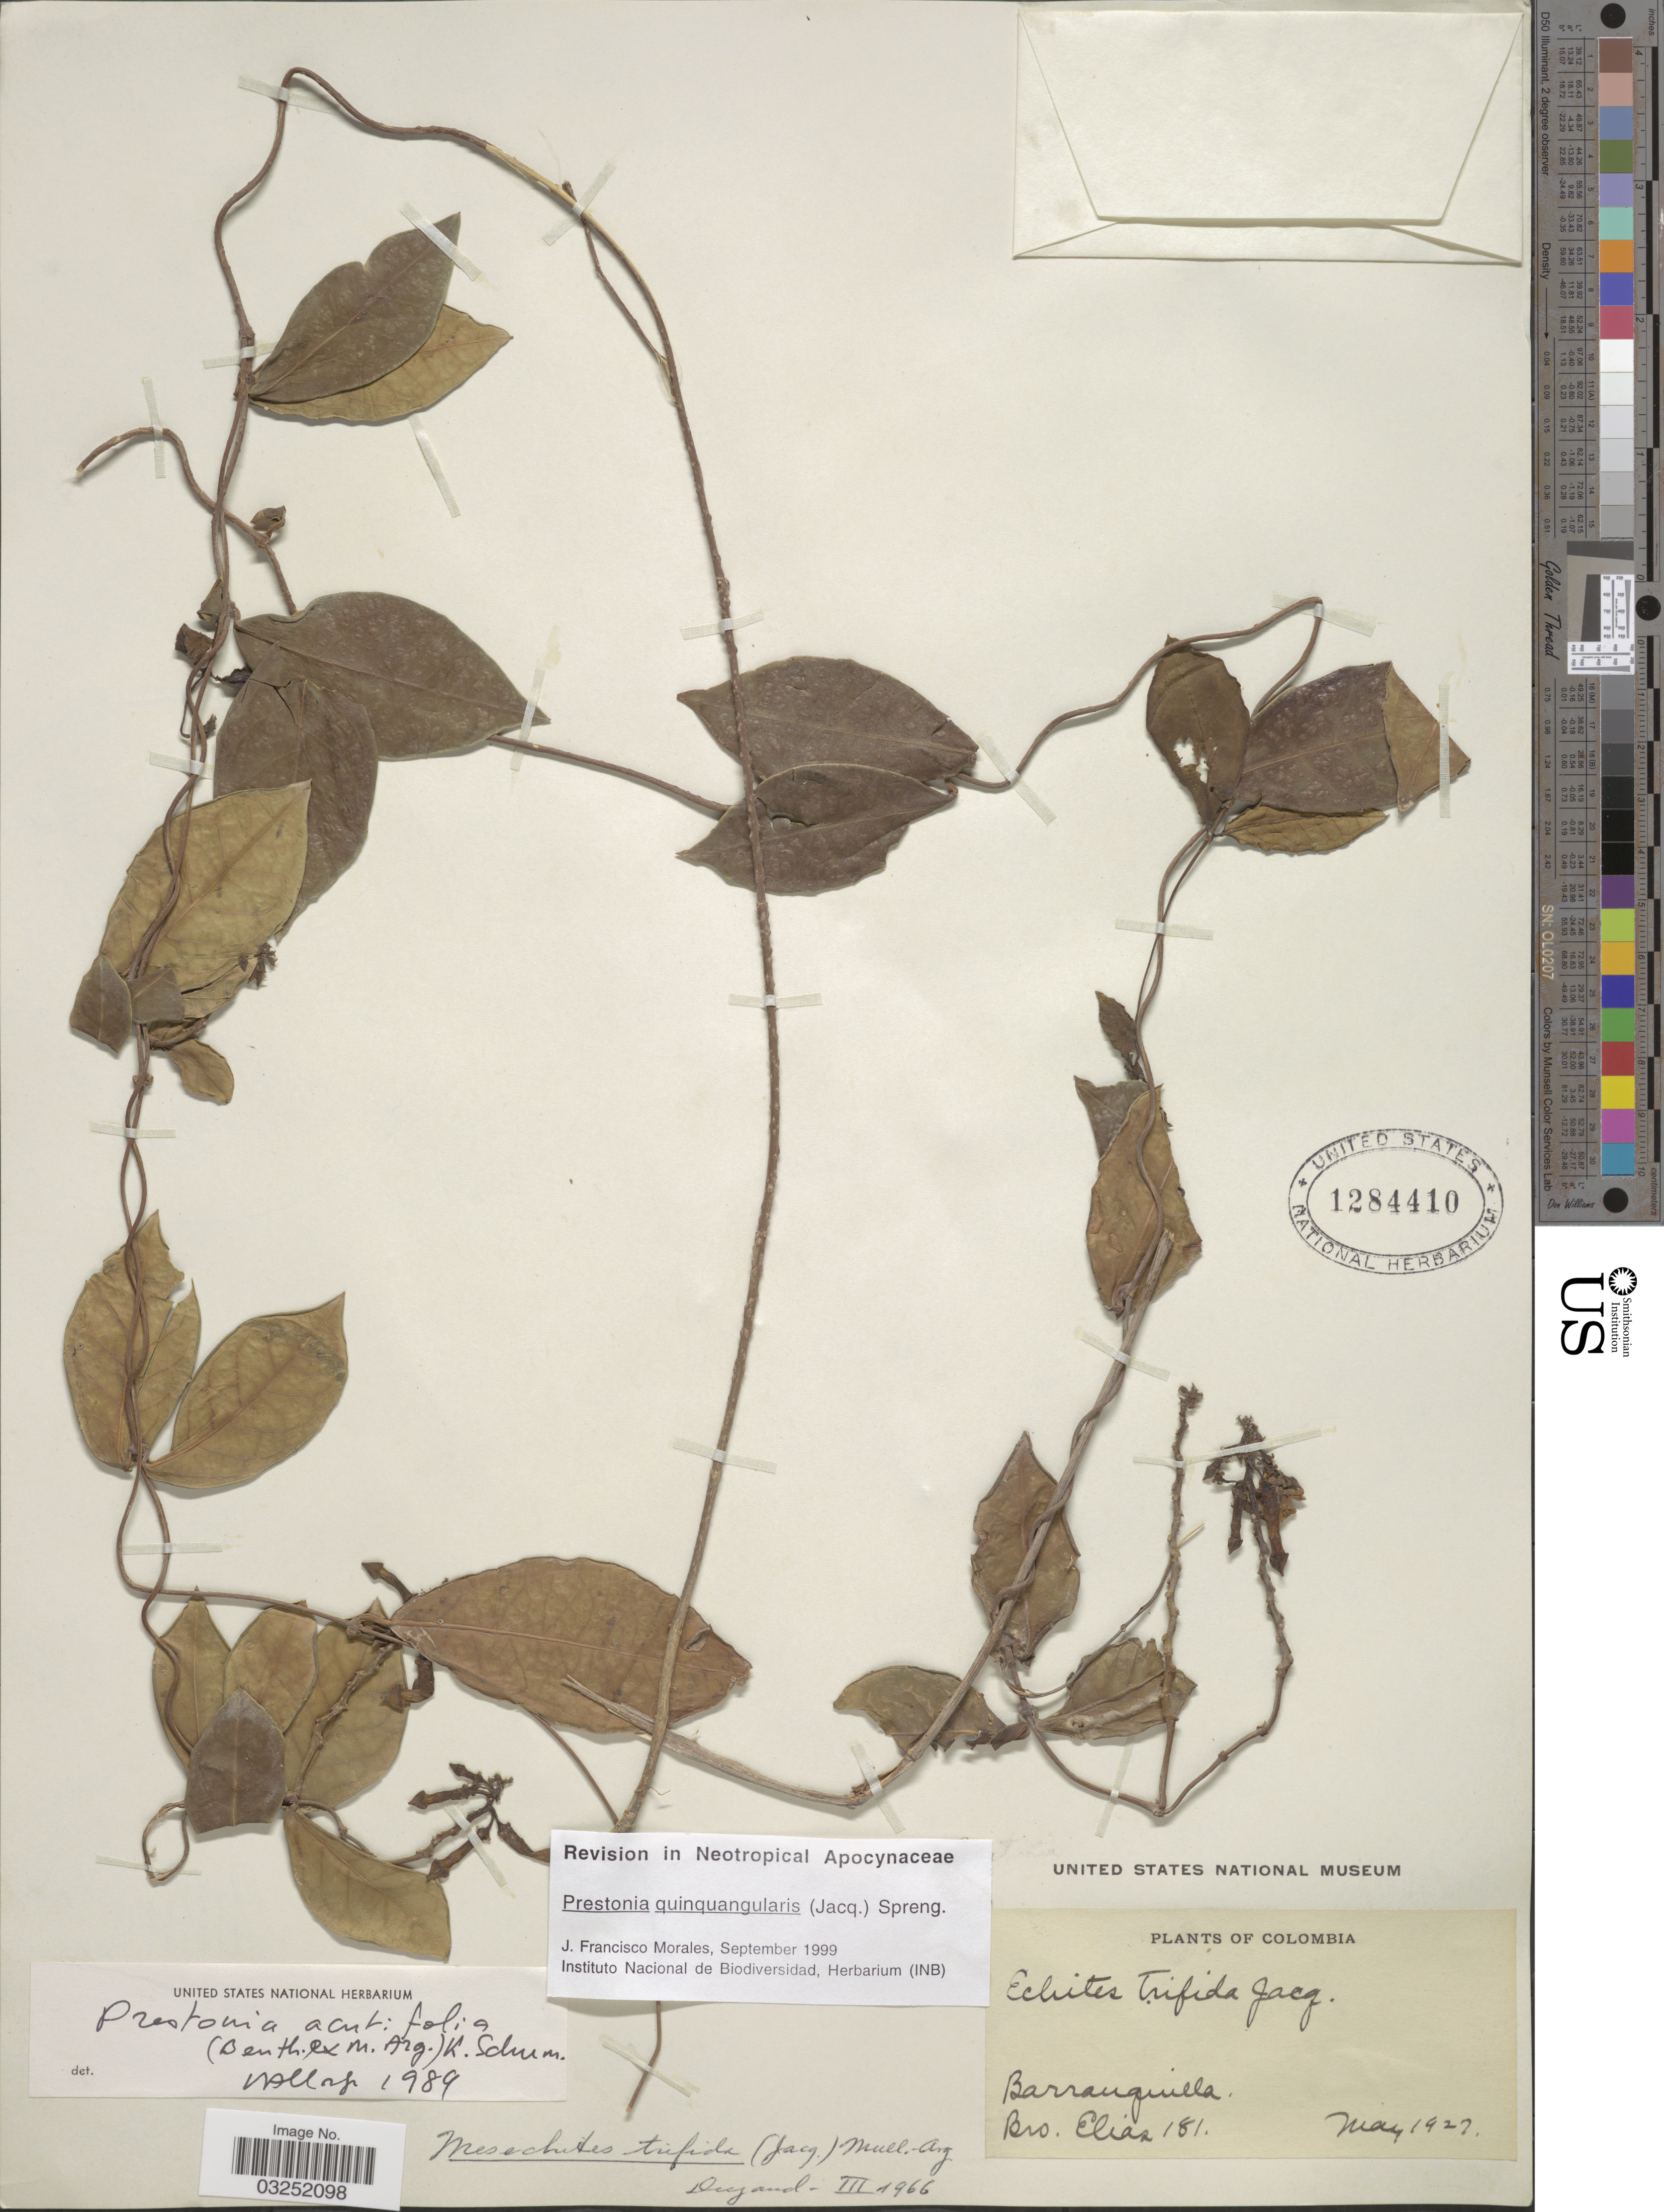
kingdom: Plantae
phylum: Tracheophyta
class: Magnoliopsida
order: Gentianales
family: Apocynaceae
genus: Prestonia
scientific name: Prestonia quinquangularis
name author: (Jacq.) Spreng.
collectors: Bro. Elias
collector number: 181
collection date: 1927-05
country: Colombia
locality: Barranquilla.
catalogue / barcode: US 1284410